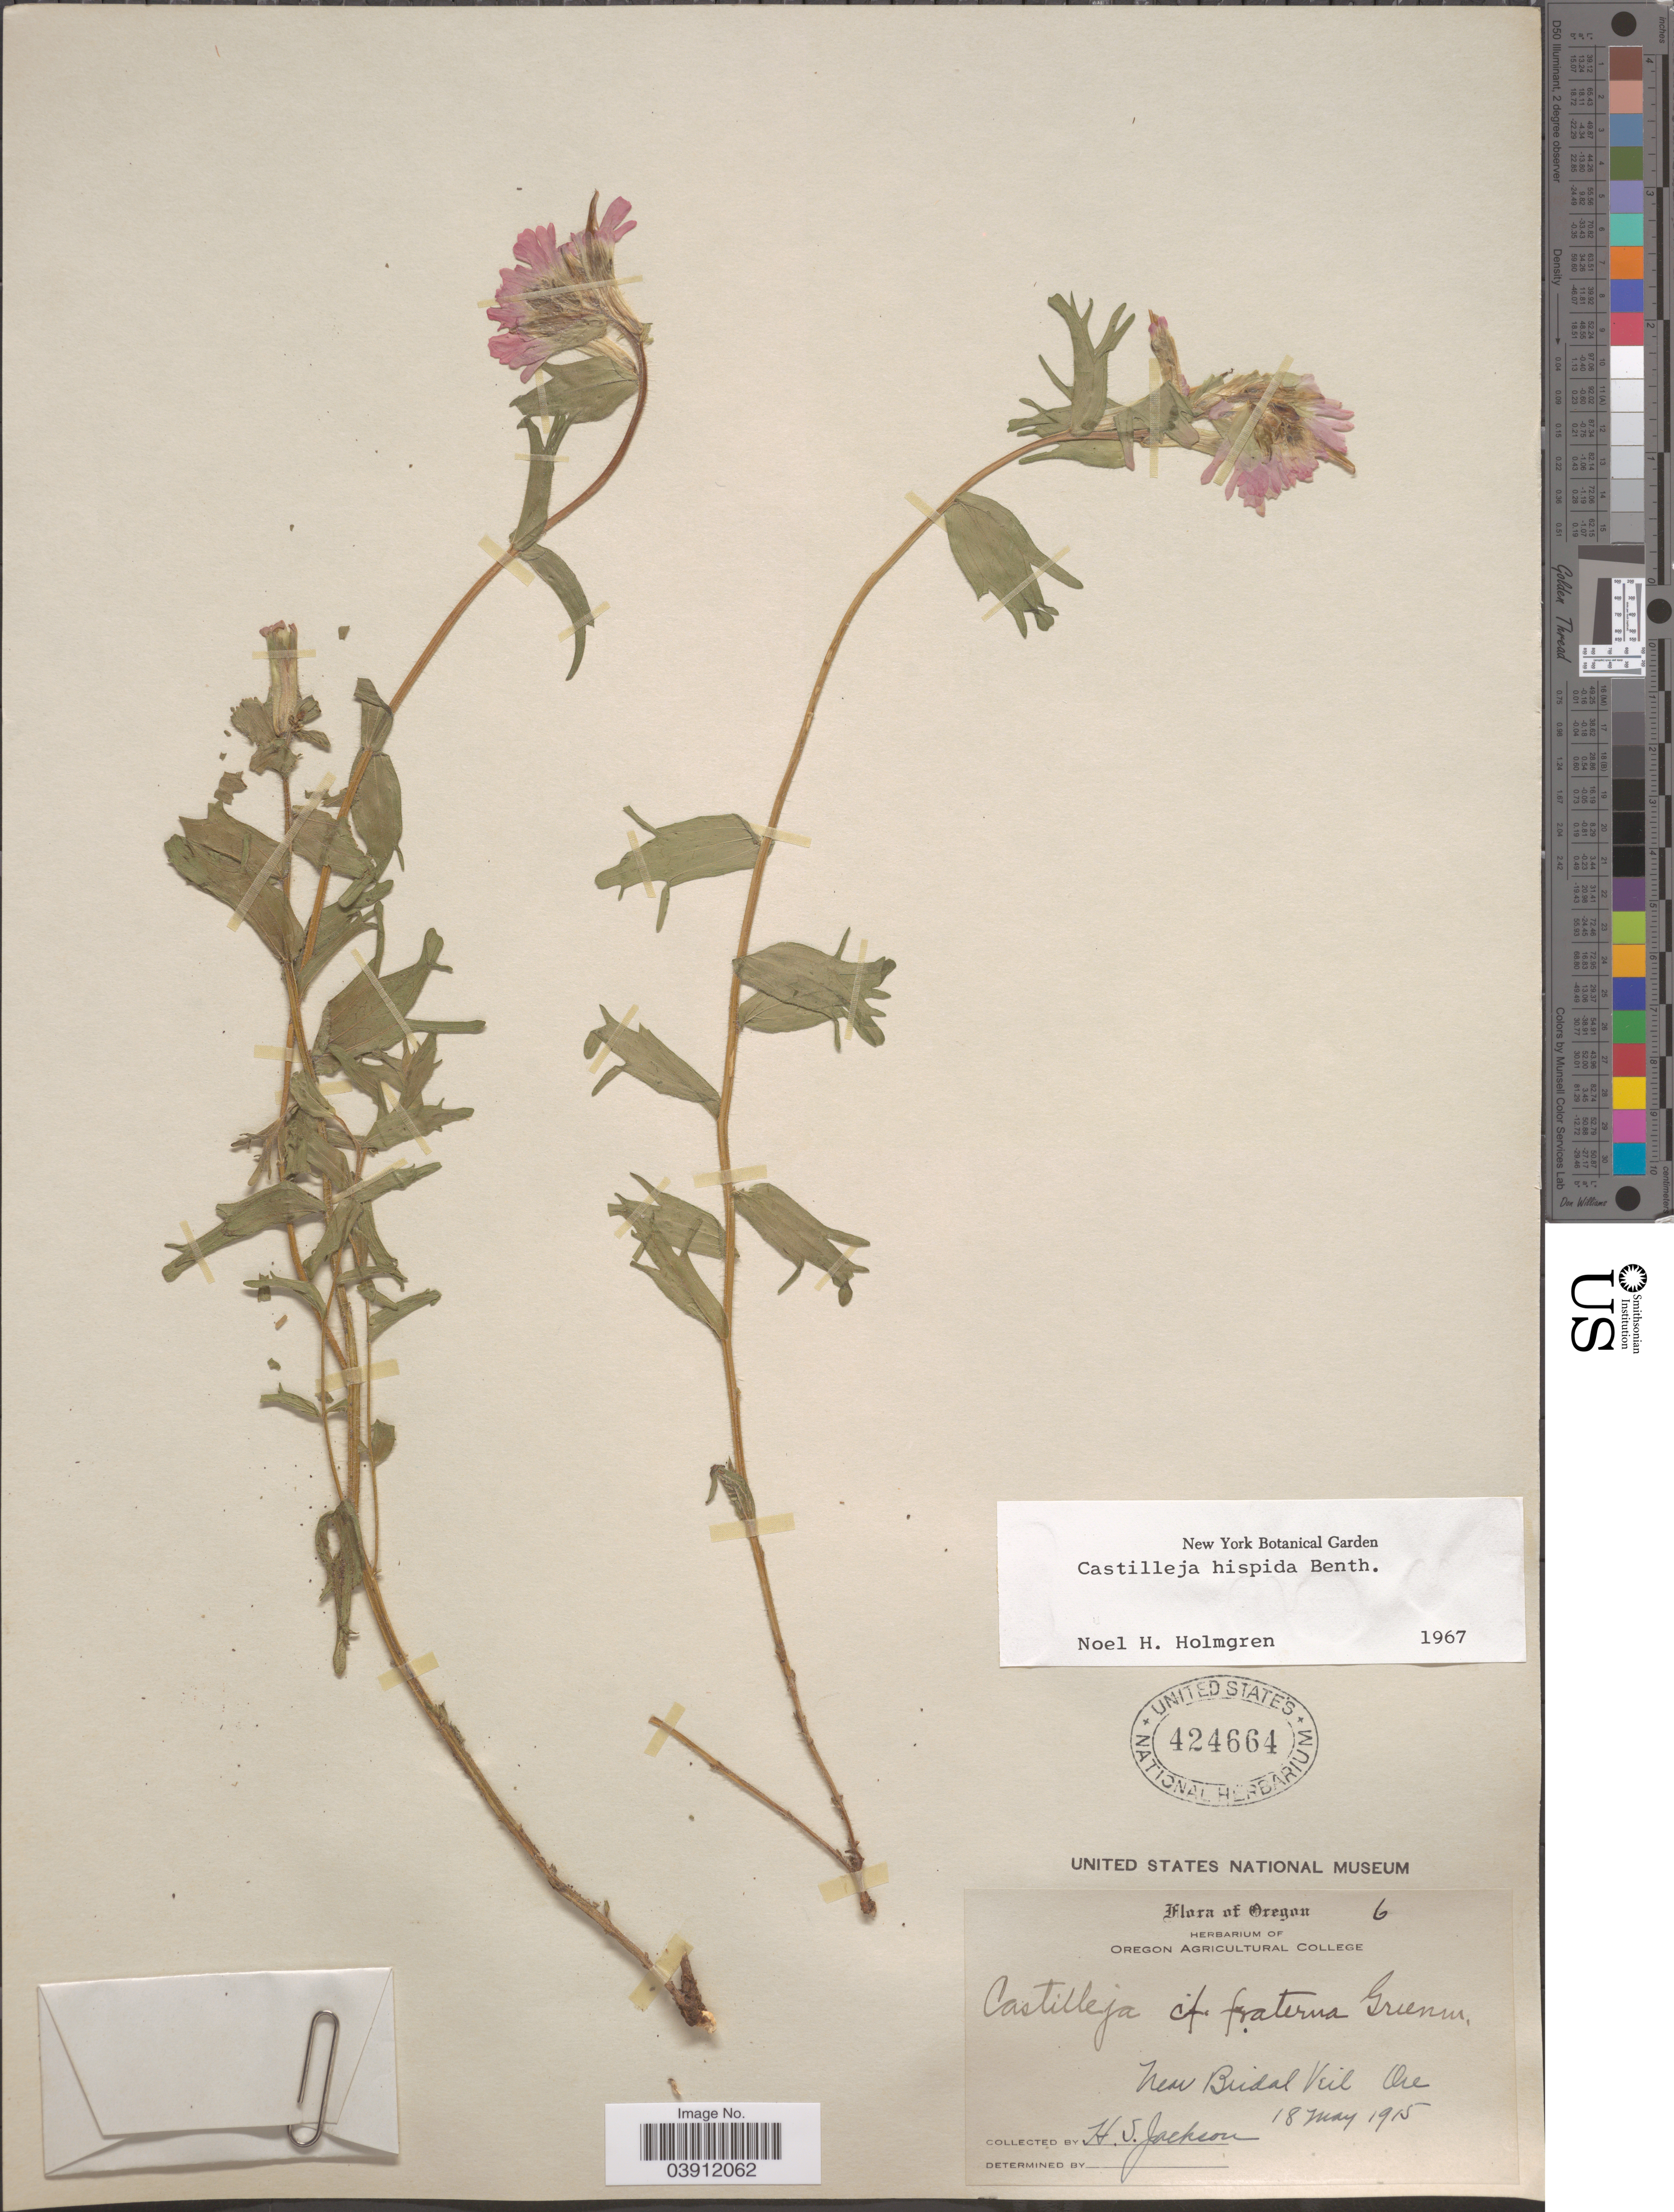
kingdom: Plantae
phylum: Tracheophyta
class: Magnoliopsida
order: Lamiales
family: Orobanchaceae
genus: Castilleja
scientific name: Castilleja hispida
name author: Benth. ex Hook.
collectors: H. Jackson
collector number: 6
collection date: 1915-05-18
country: United States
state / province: Oregon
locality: New Bridal Veil.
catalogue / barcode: US 424664